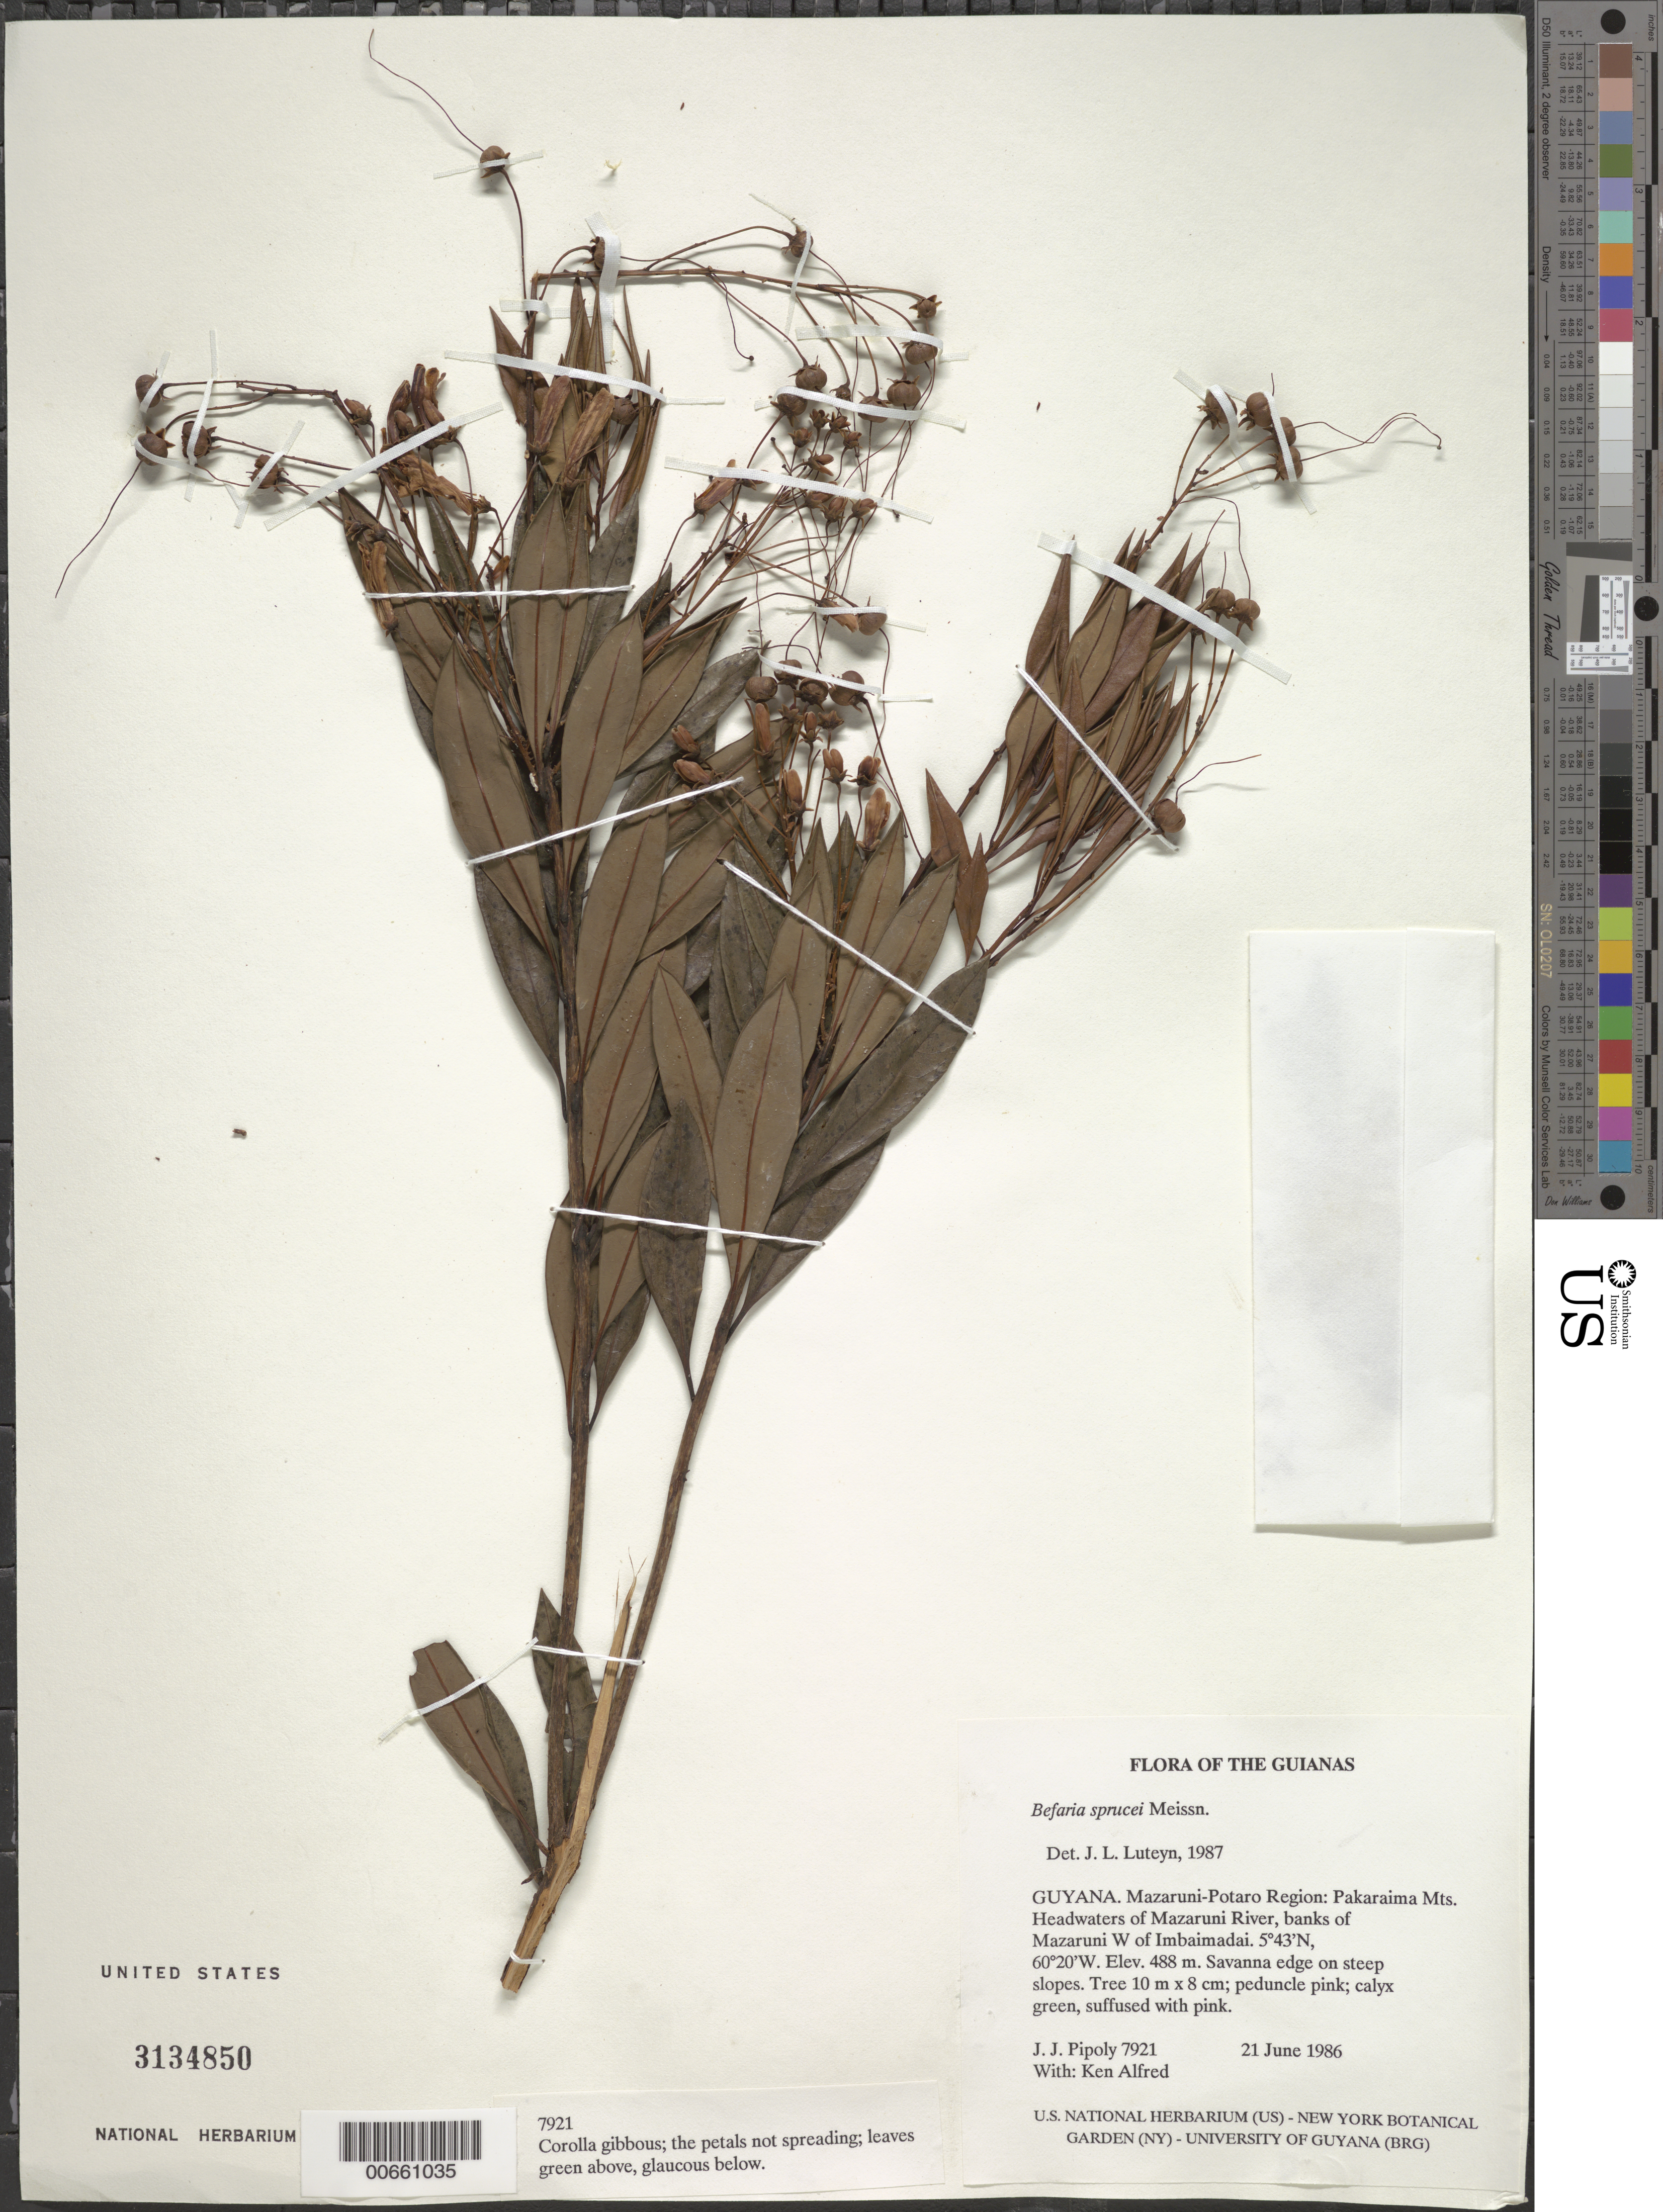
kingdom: Plantae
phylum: Tracheophyta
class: Magnoliopsida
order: Ericales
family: Ericaceae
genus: Bejaria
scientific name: Bejaria sprucei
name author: Meisn.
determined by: Luteyn, J. L.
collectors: J. J. Pipoly & K. Alfred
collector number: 7921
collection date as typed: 21 June 1986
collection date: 1986-06-21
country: Guyana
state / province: Cuyuni-Mazaruni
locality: Pakaraima Mts. Headwaters of Mazaruni River, banks of Mazaruni W of Imbaimadai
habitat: Savanna edge on steep slopes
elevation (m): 488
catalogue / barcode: US 3134850